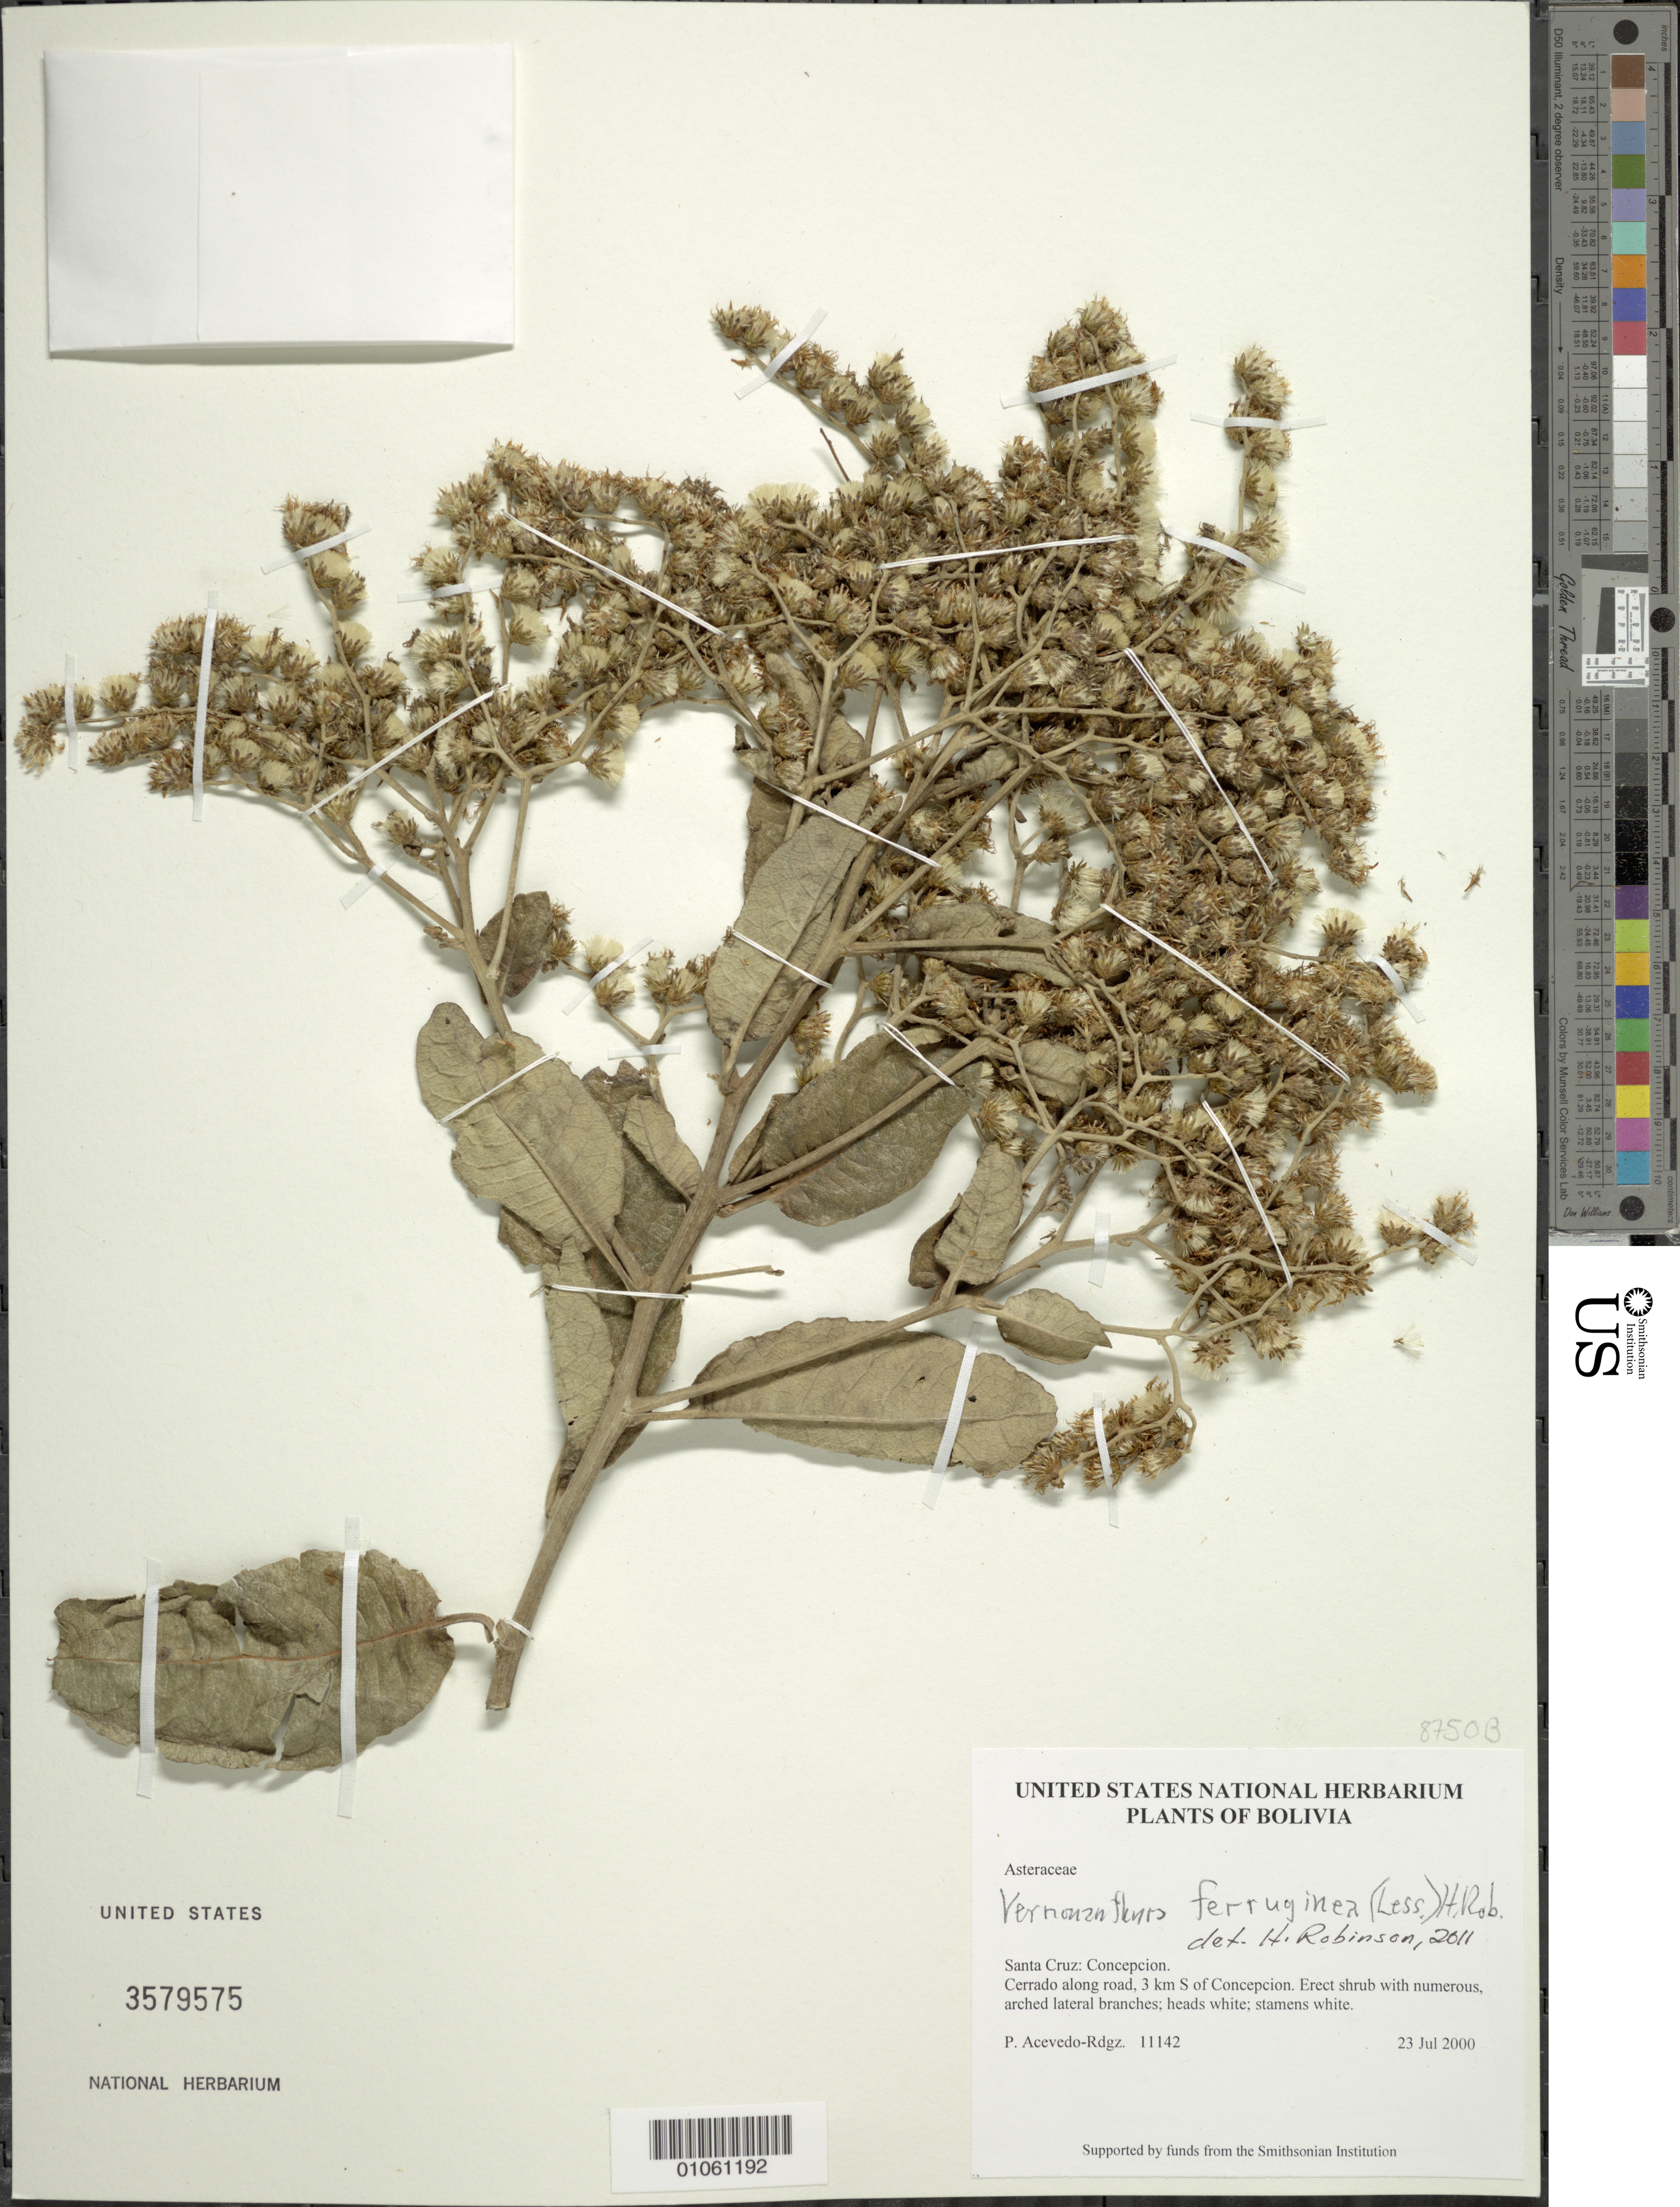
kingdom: Plantae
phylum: Tracheophyta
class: Magnoliopsida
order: Asterales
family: Asteraceae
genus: Vernonanthura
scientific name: Vernonanthura ferruginea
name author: (Less.) H. Rob.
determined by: Robinson, Harold E., (US)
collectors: P. Acevedo-Rodr.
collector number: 11142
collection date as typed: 23 Jul 2000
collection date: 2000-07-23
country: Bolivia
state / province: Santa Cruz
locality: Santa Cruz: Concepcion.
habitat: Cerrado along road, 3 km S of Concepcion.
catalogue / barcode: US 3579575